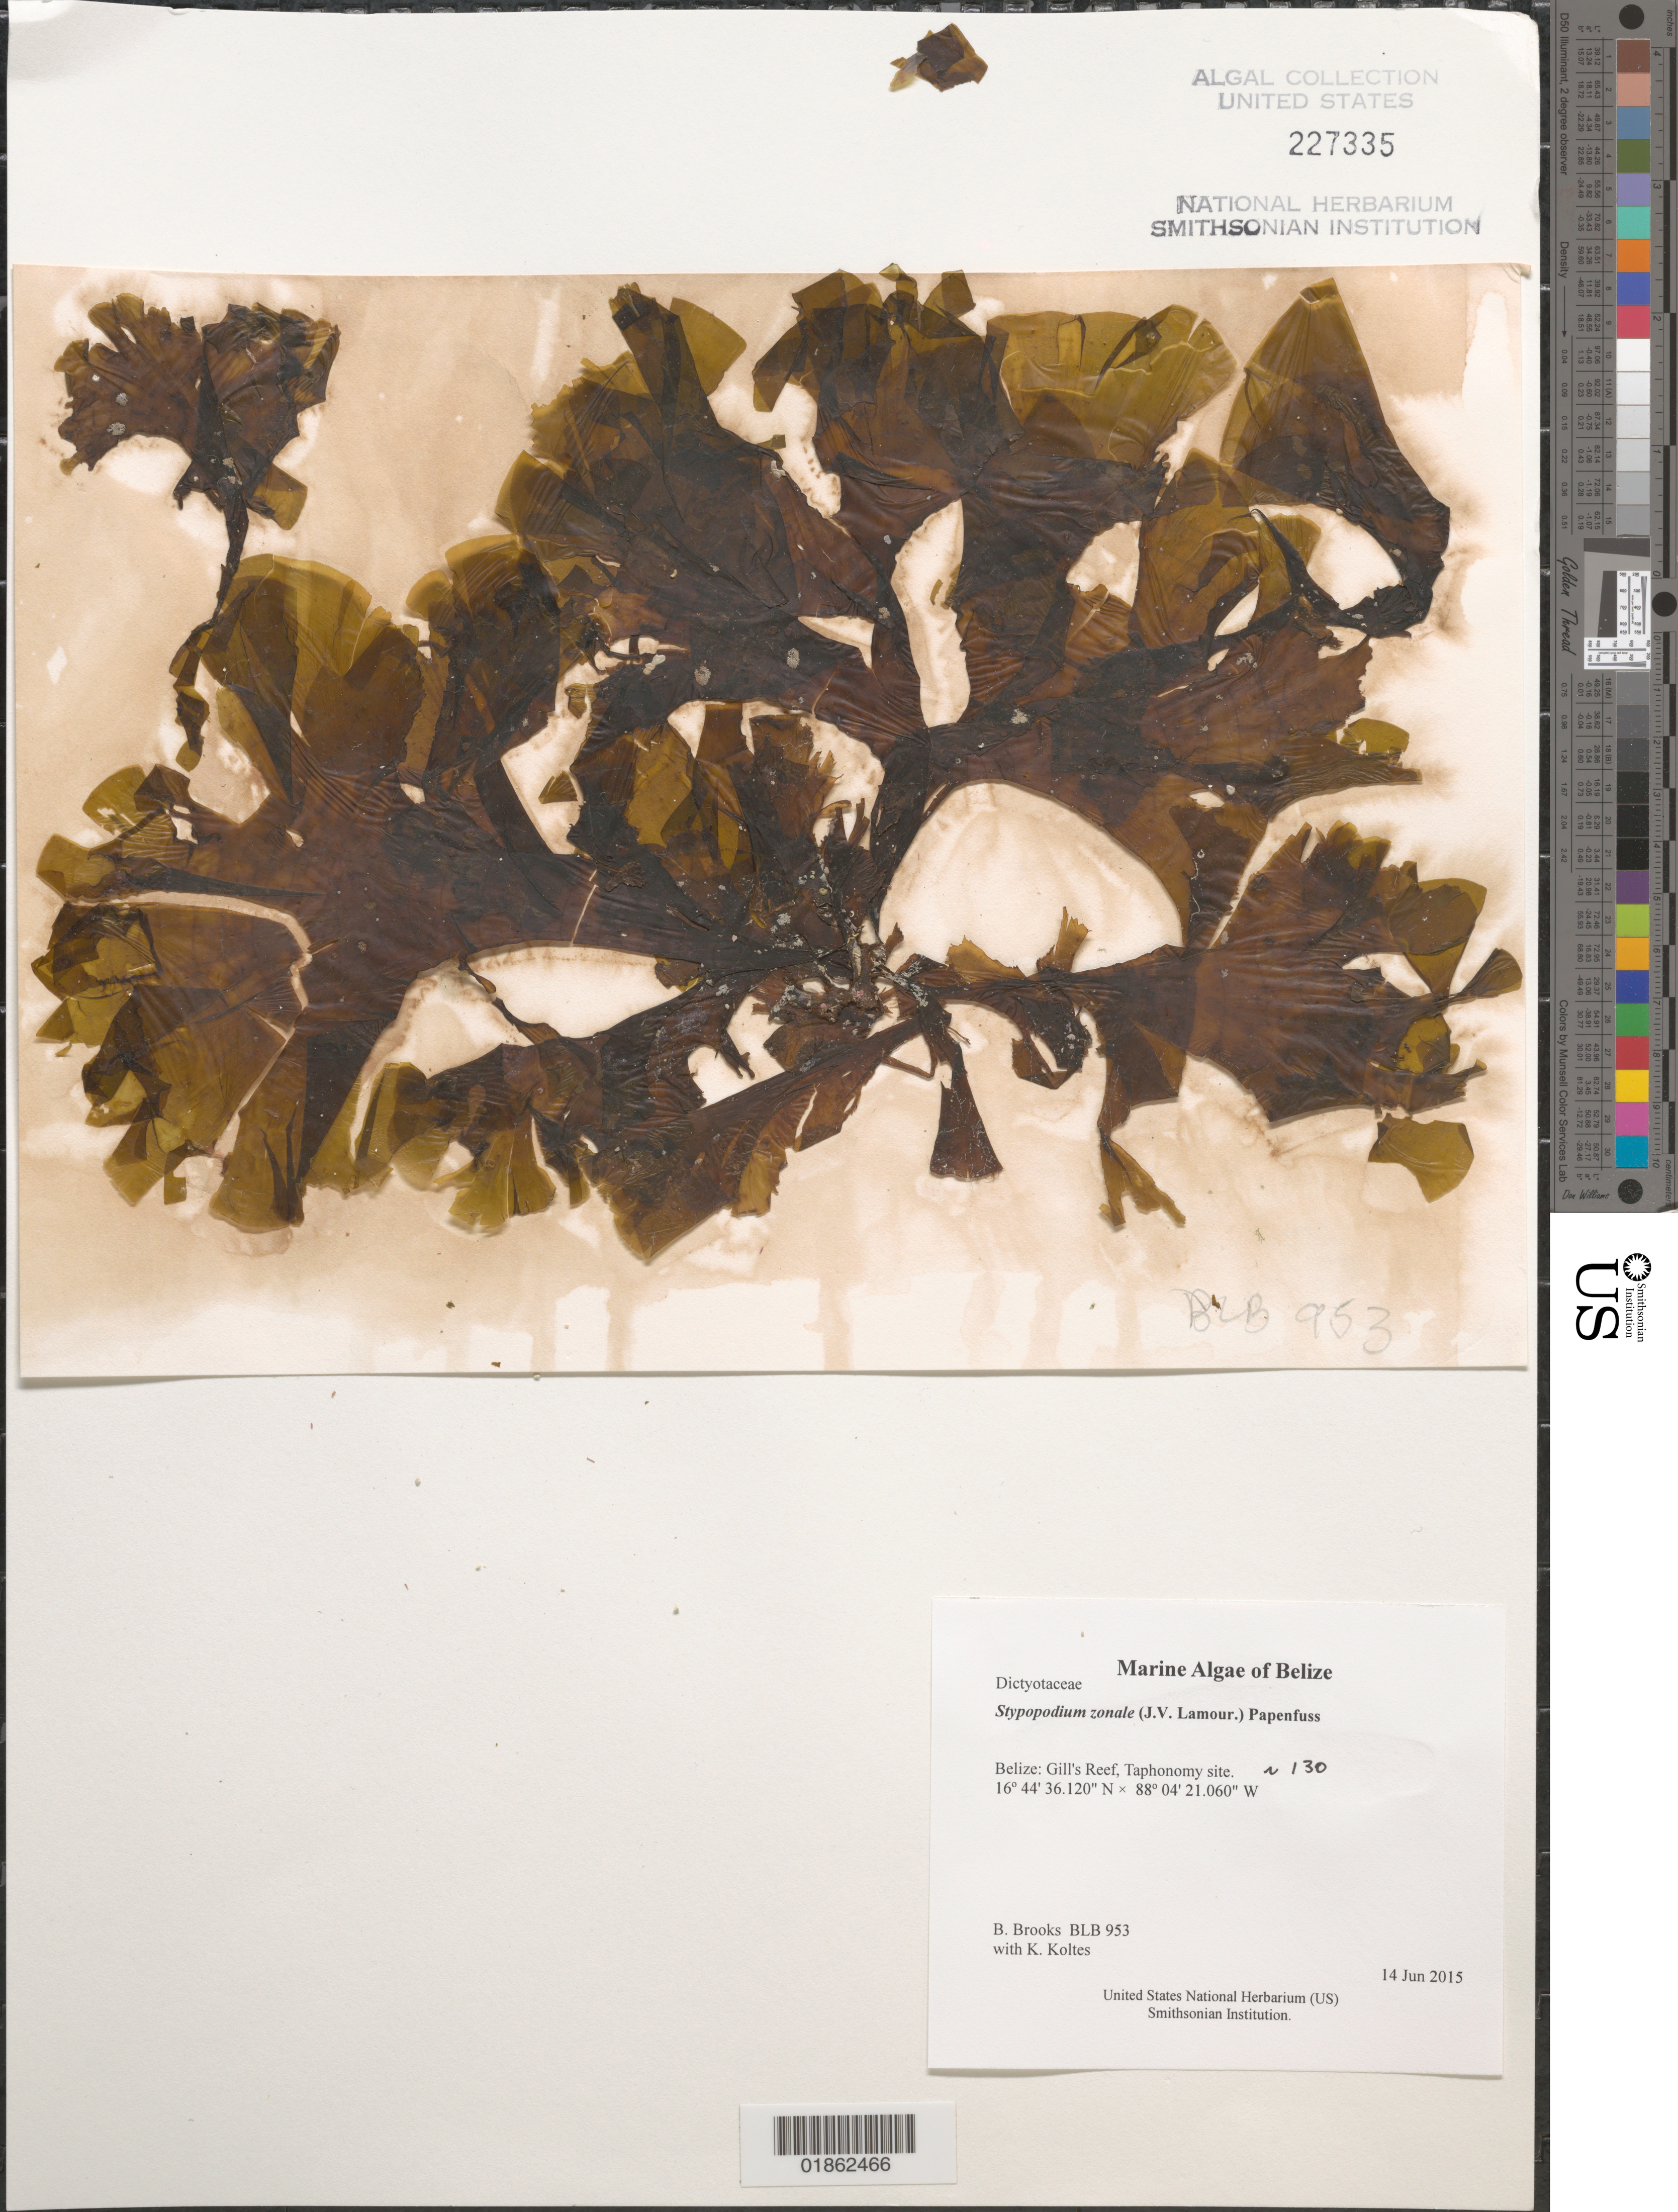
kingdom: Chromista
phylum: Ochrophyta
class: Phaeophyceae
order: Dictyotales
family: Dictyotaceae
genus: Stypopodium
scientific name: Stypopodium zonale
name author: (J.V.Lamouroux) Papenf.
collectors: B. Brooks & K. Koltes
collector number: BLB 953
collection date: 2015-06-14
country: Belize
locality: Gill's Reef, Taphonomy site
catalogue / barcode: US 227335